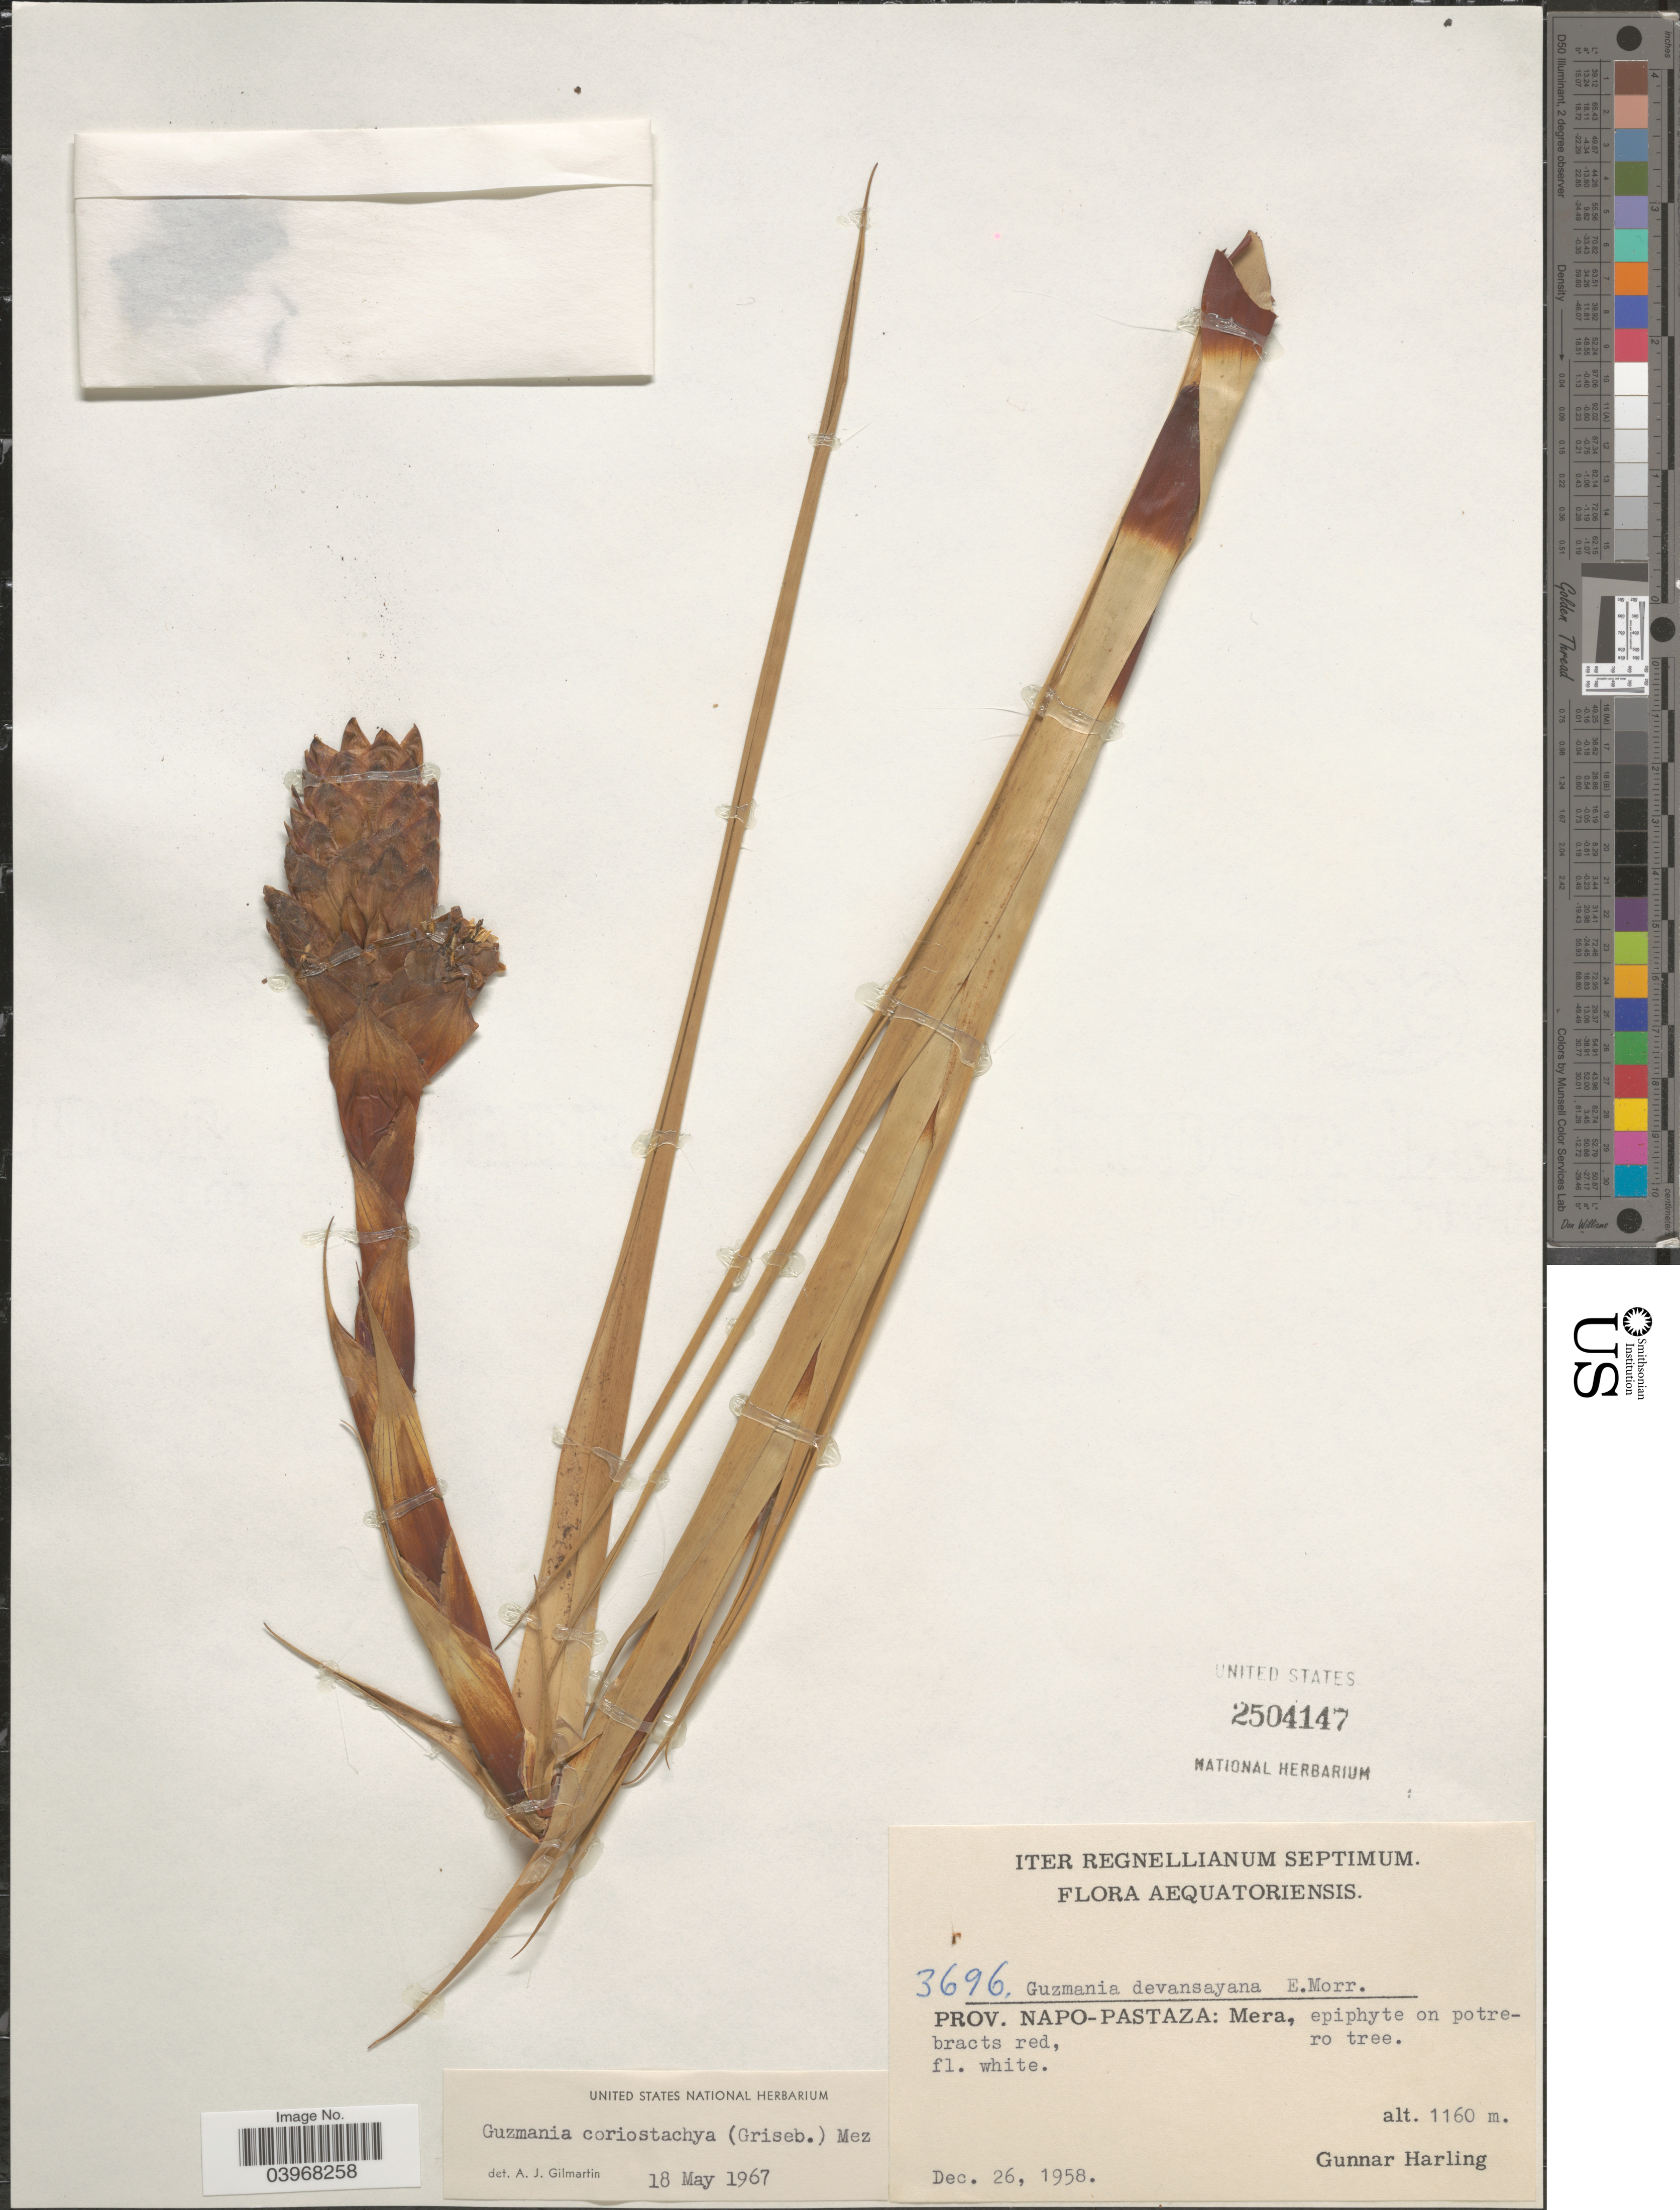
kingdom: Plantae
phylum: Tracheophyta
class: Liliopsida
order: Poales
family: Bromeliaceae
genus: Guzmania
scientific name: Guzmania coriostachya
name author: (Griseb.) Mez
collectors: G. Harling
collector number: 3696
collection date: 1958-12-26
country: Ecuador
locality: Prov. Napo-Pastaza: Mera.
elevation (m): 1160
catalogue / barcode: US 2504147